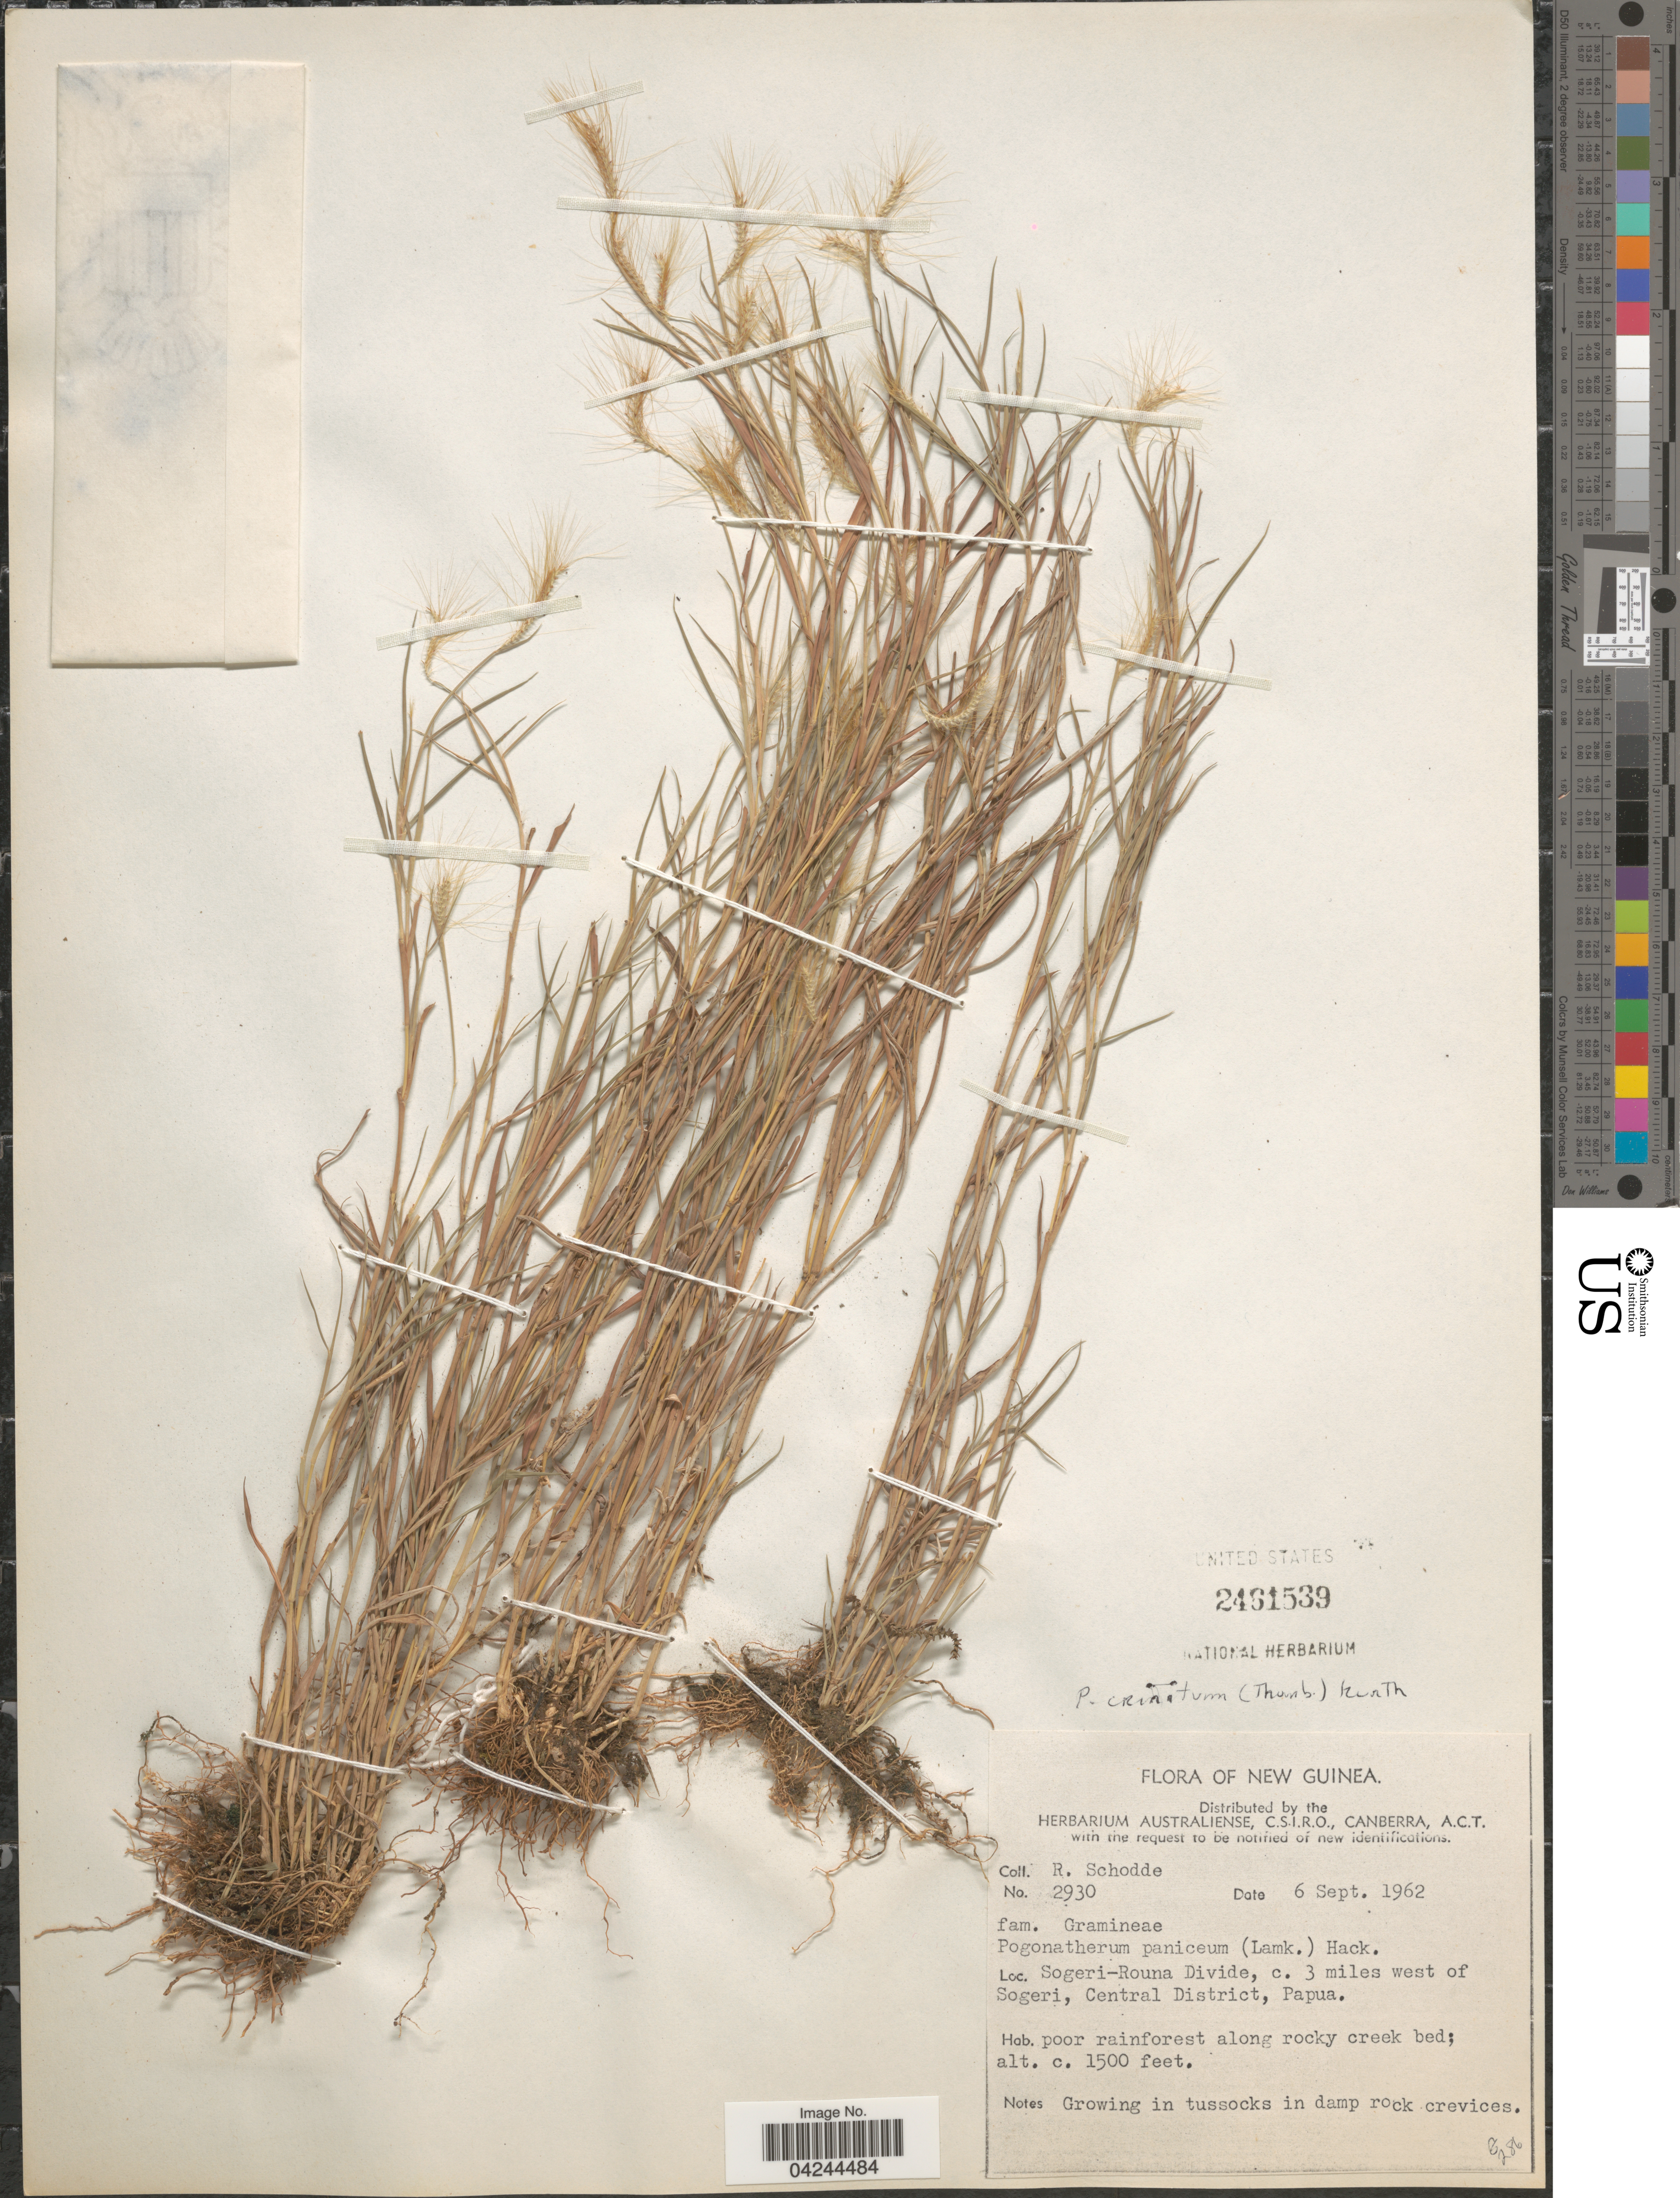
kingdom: Plantae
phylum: Tracheophyta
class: Liliopsida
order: Poales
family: Poaceae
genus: Pogonatherum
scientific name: Pogonatherum crinitum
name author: (Thunb.) Kunth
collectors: R. Schodde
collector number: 2930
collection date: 1962-09-06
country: Papua New Guinea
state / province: Central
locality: New Guinea. Sogeri-Rouna Divide, c. 3 miles west of Sogeri, Central District, Papua.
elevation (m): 457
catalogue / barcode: US 2461539